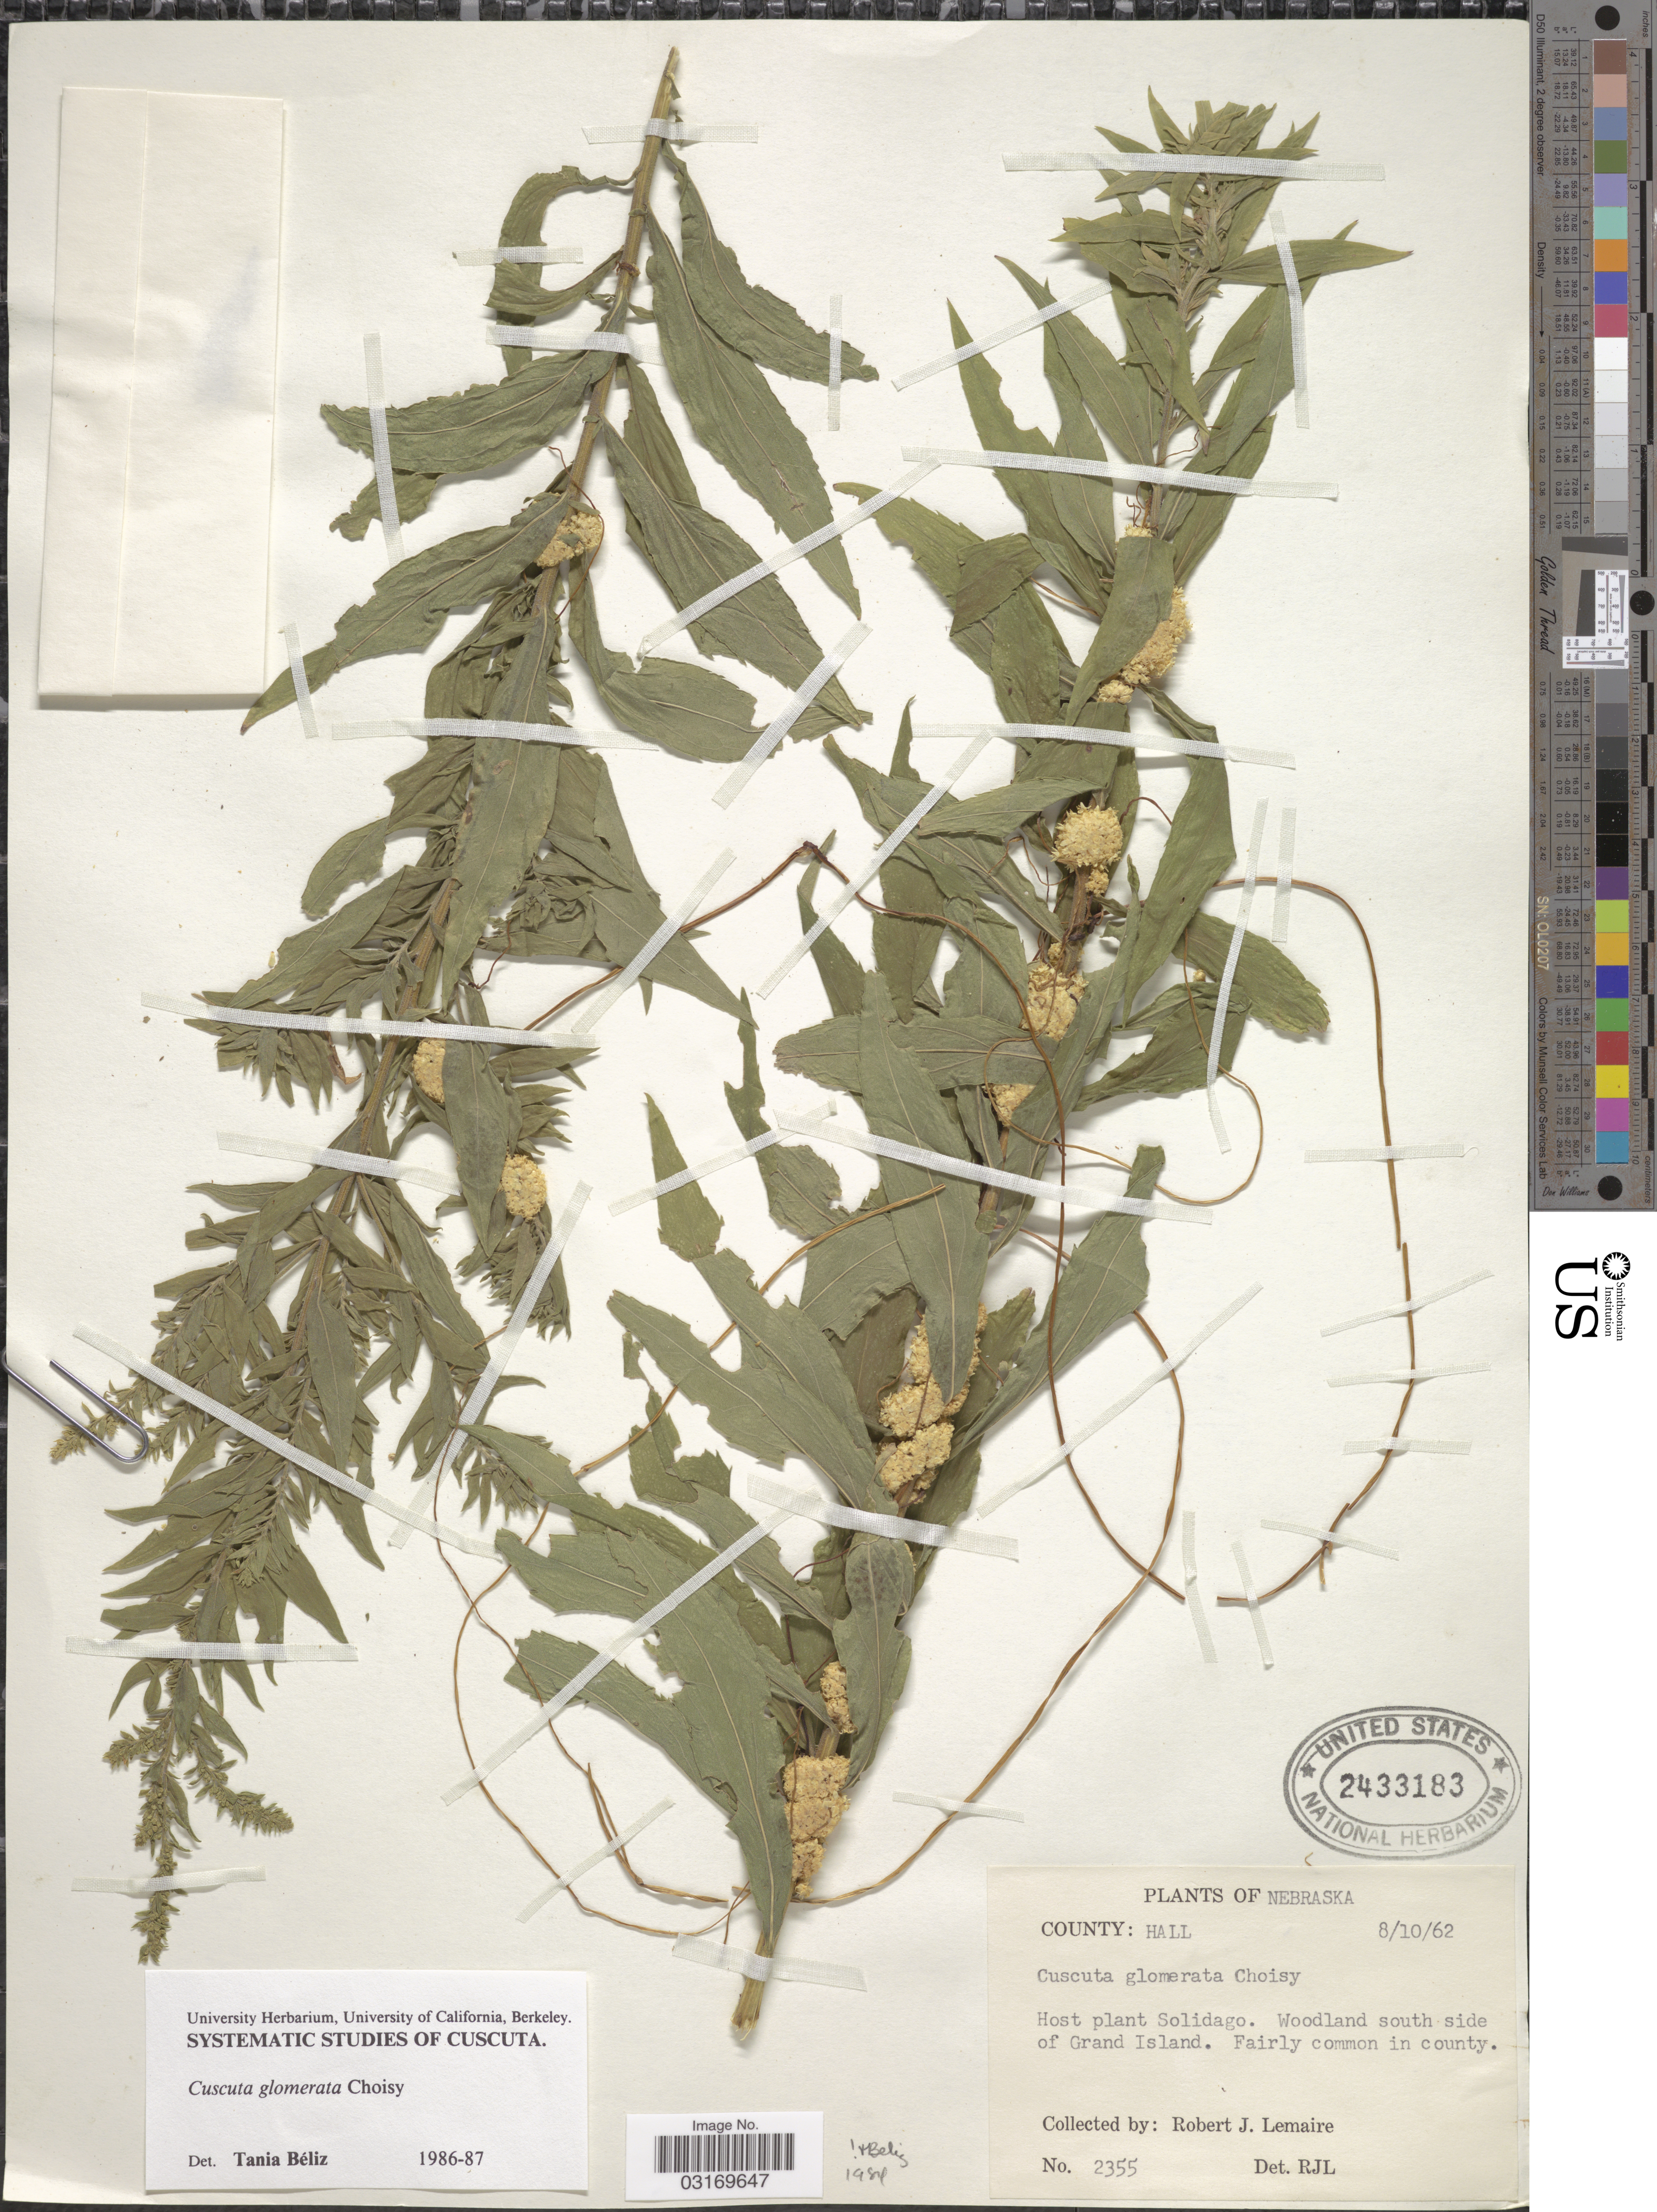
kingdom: Plantae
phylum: Tracheophyta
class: Magnoliopsida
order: Solanales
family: Convolvulaceae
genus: Cuscuta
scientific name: Cuscuta glomerata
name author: Chris.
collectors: R. J. Lemaire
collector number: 2355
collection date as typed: Transcribed d/m/y: 10/8/62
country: United States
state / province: Nebraska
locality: County: Hall. Woodland south side of Grant Island.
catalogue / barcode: US 2433183